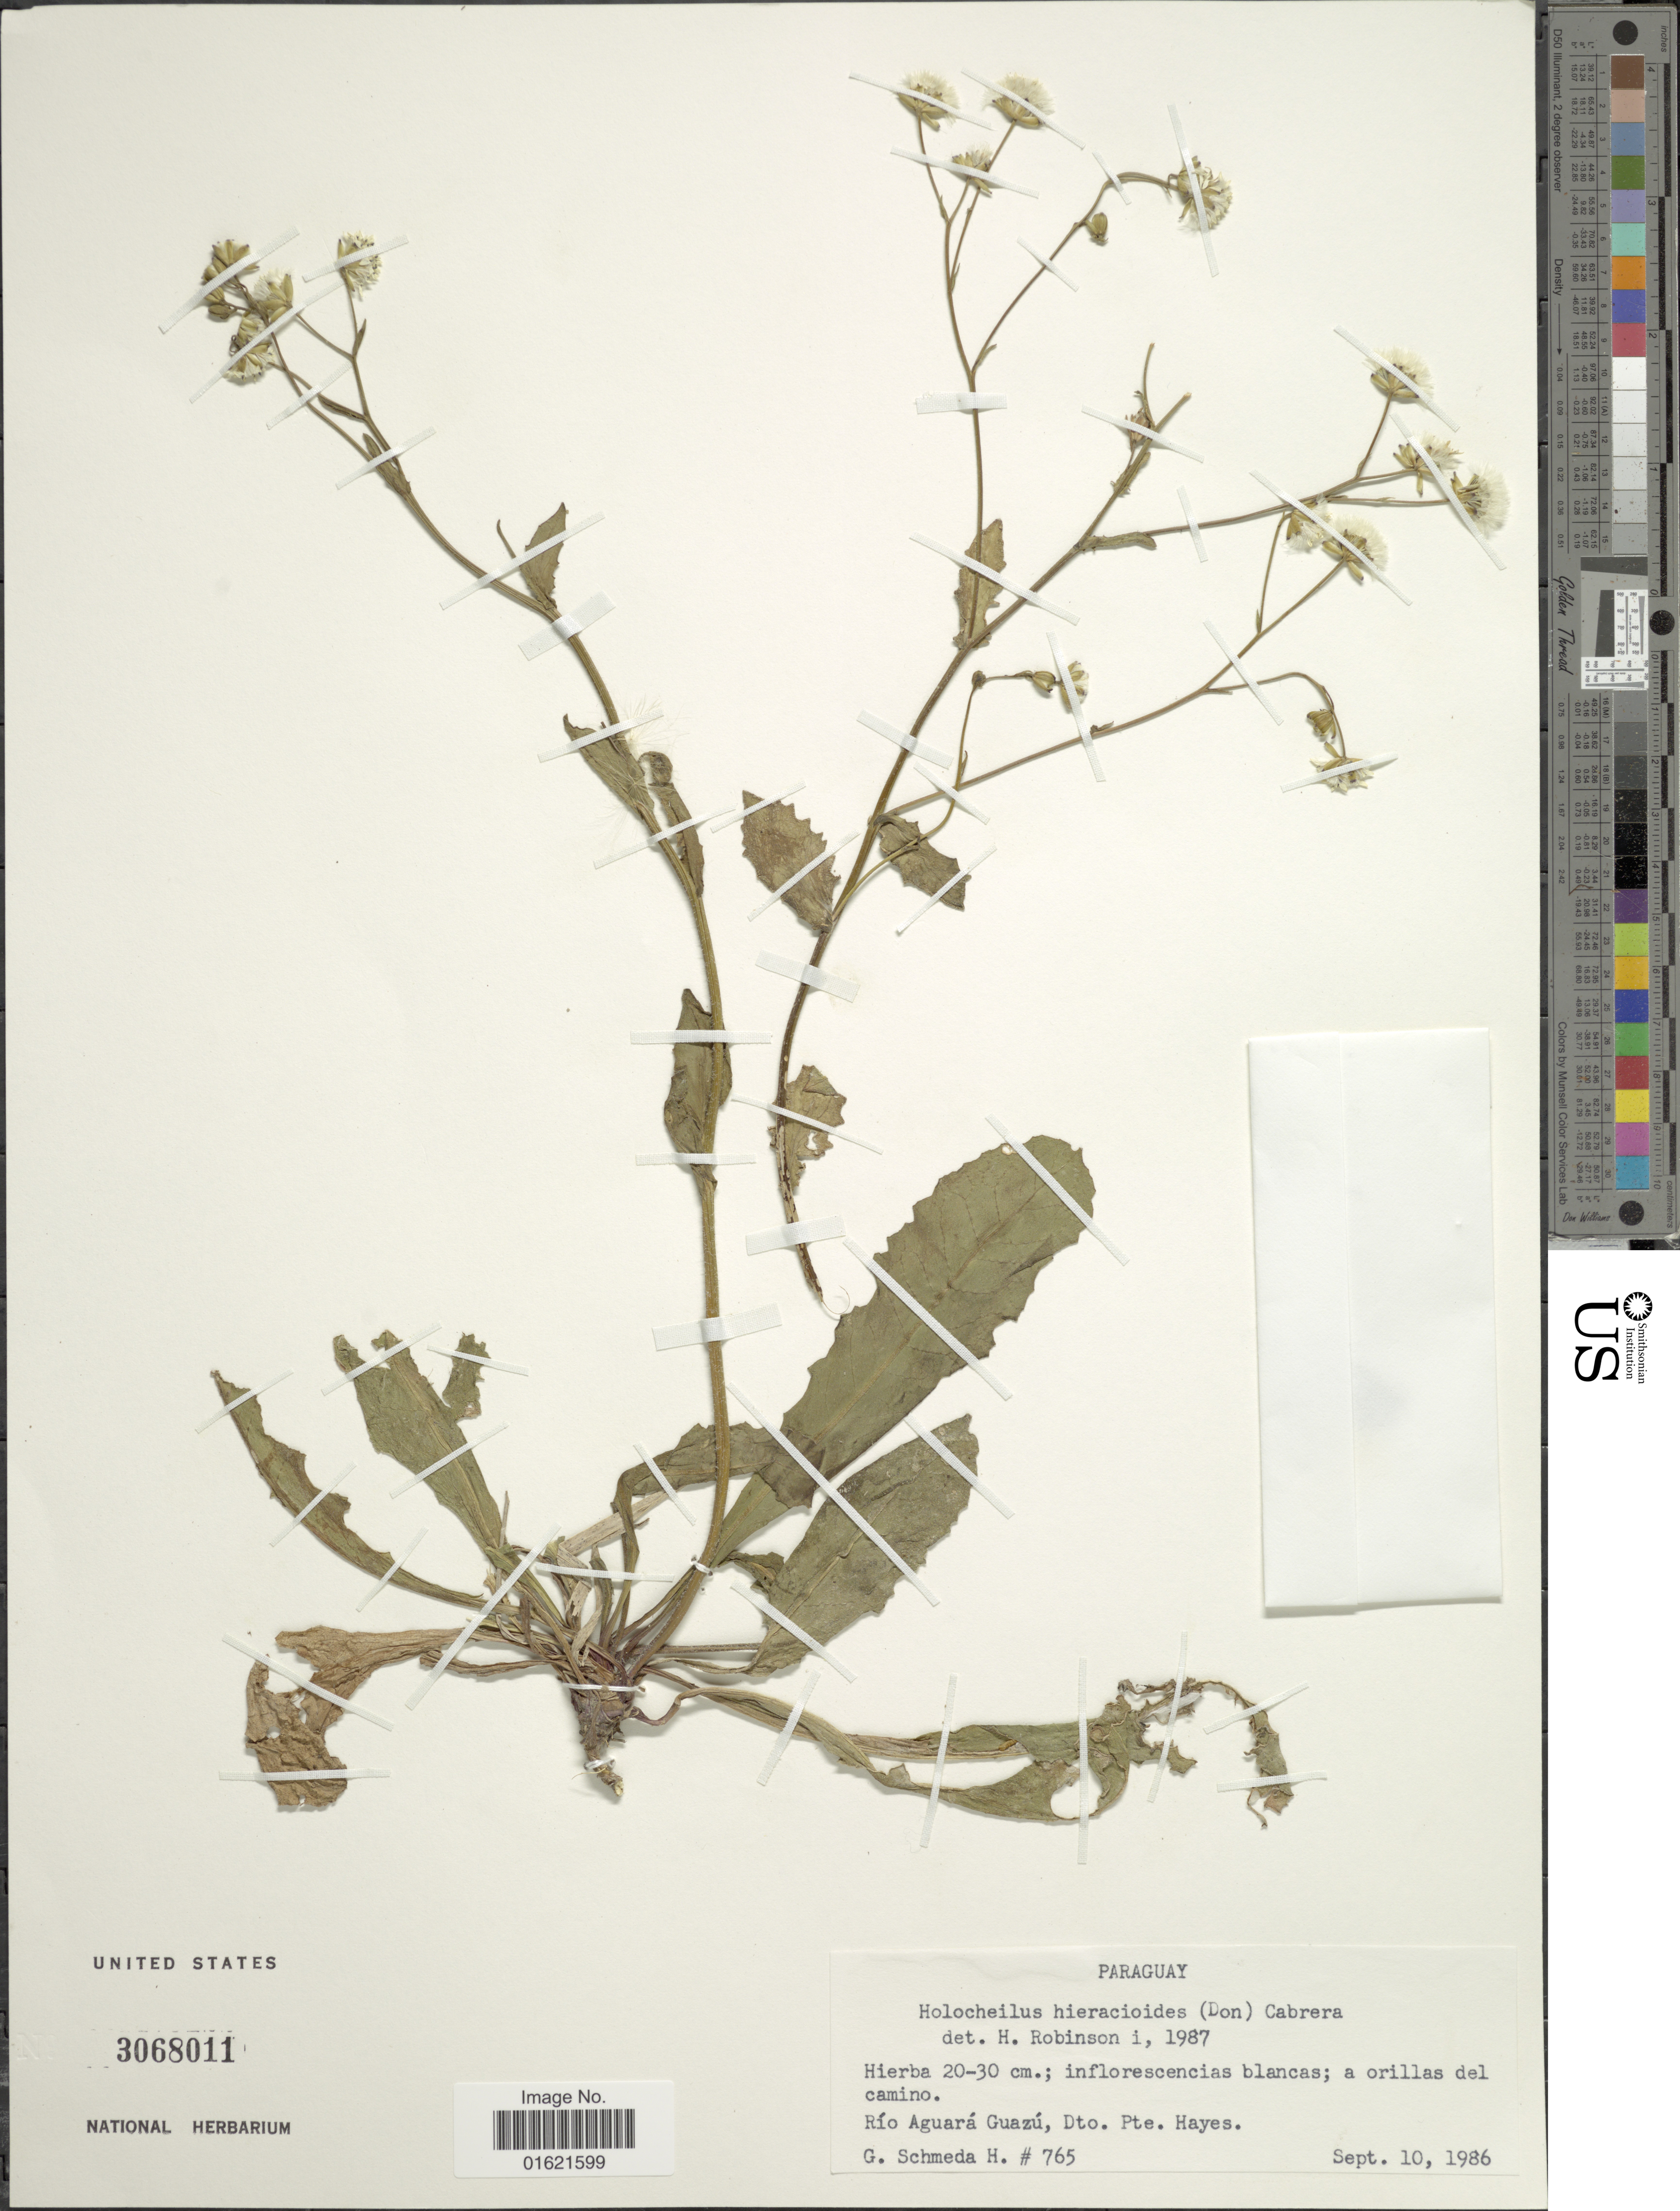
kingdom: Plantae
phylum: Tracheophyta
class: Magnoliopsida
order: Asterales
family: Asteraceae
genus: Holocheilus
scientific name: Holocheilus illustris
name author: (Vell.) Cabrera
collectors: G. Schmeda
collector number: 765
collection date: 1986-09-10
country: Paraguay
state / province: Presidente Hayes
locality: A Orillas dl camino, Rio Aguara Guazu, Dto. Pte. Hayes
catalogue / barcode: US 3068011